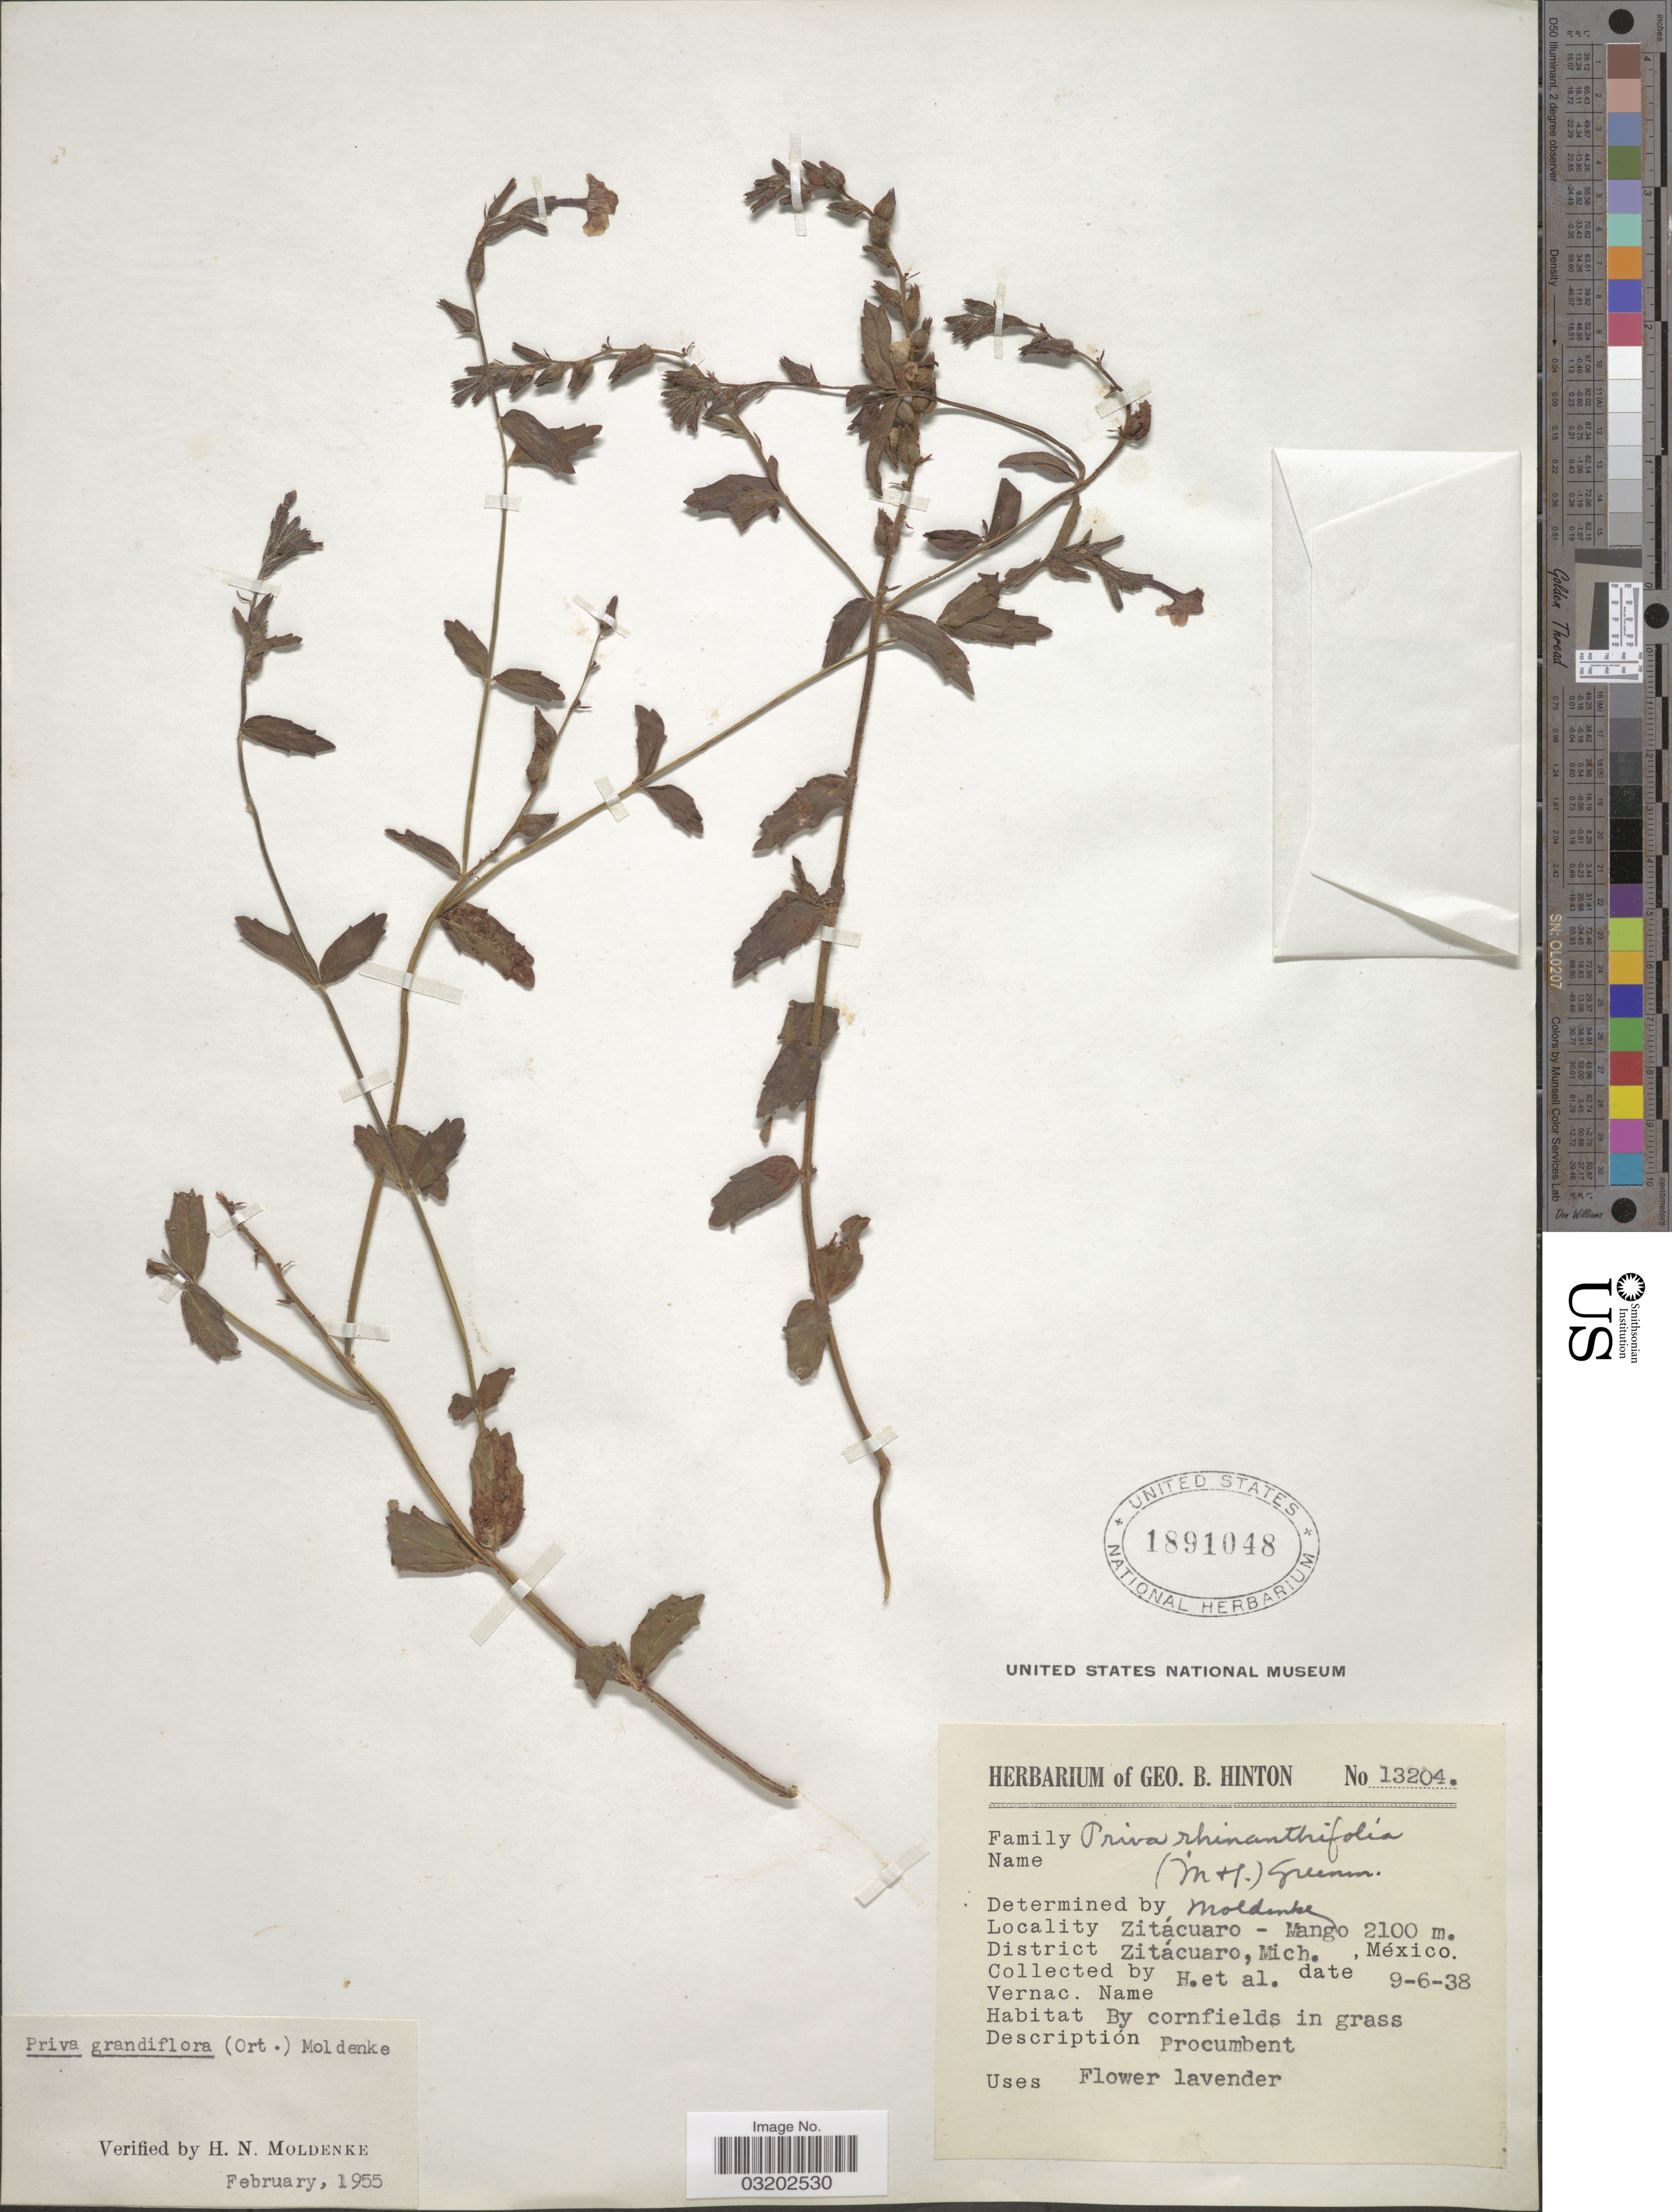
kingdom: Plantae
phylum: Tracheophyta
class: Magnoliopsida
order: Lamiales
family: Verbenaceae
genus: Priva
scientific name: Priva grandiflora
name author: Moldenke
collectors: G. B. Hinton & et al.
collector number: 13204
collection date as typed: Transcribed d/m/y: 9/6/38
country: Mexico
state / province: Michoacán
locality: Zitácuaro - Mango, District Zitácuaro.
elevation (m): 2100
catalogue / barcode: US 1891048